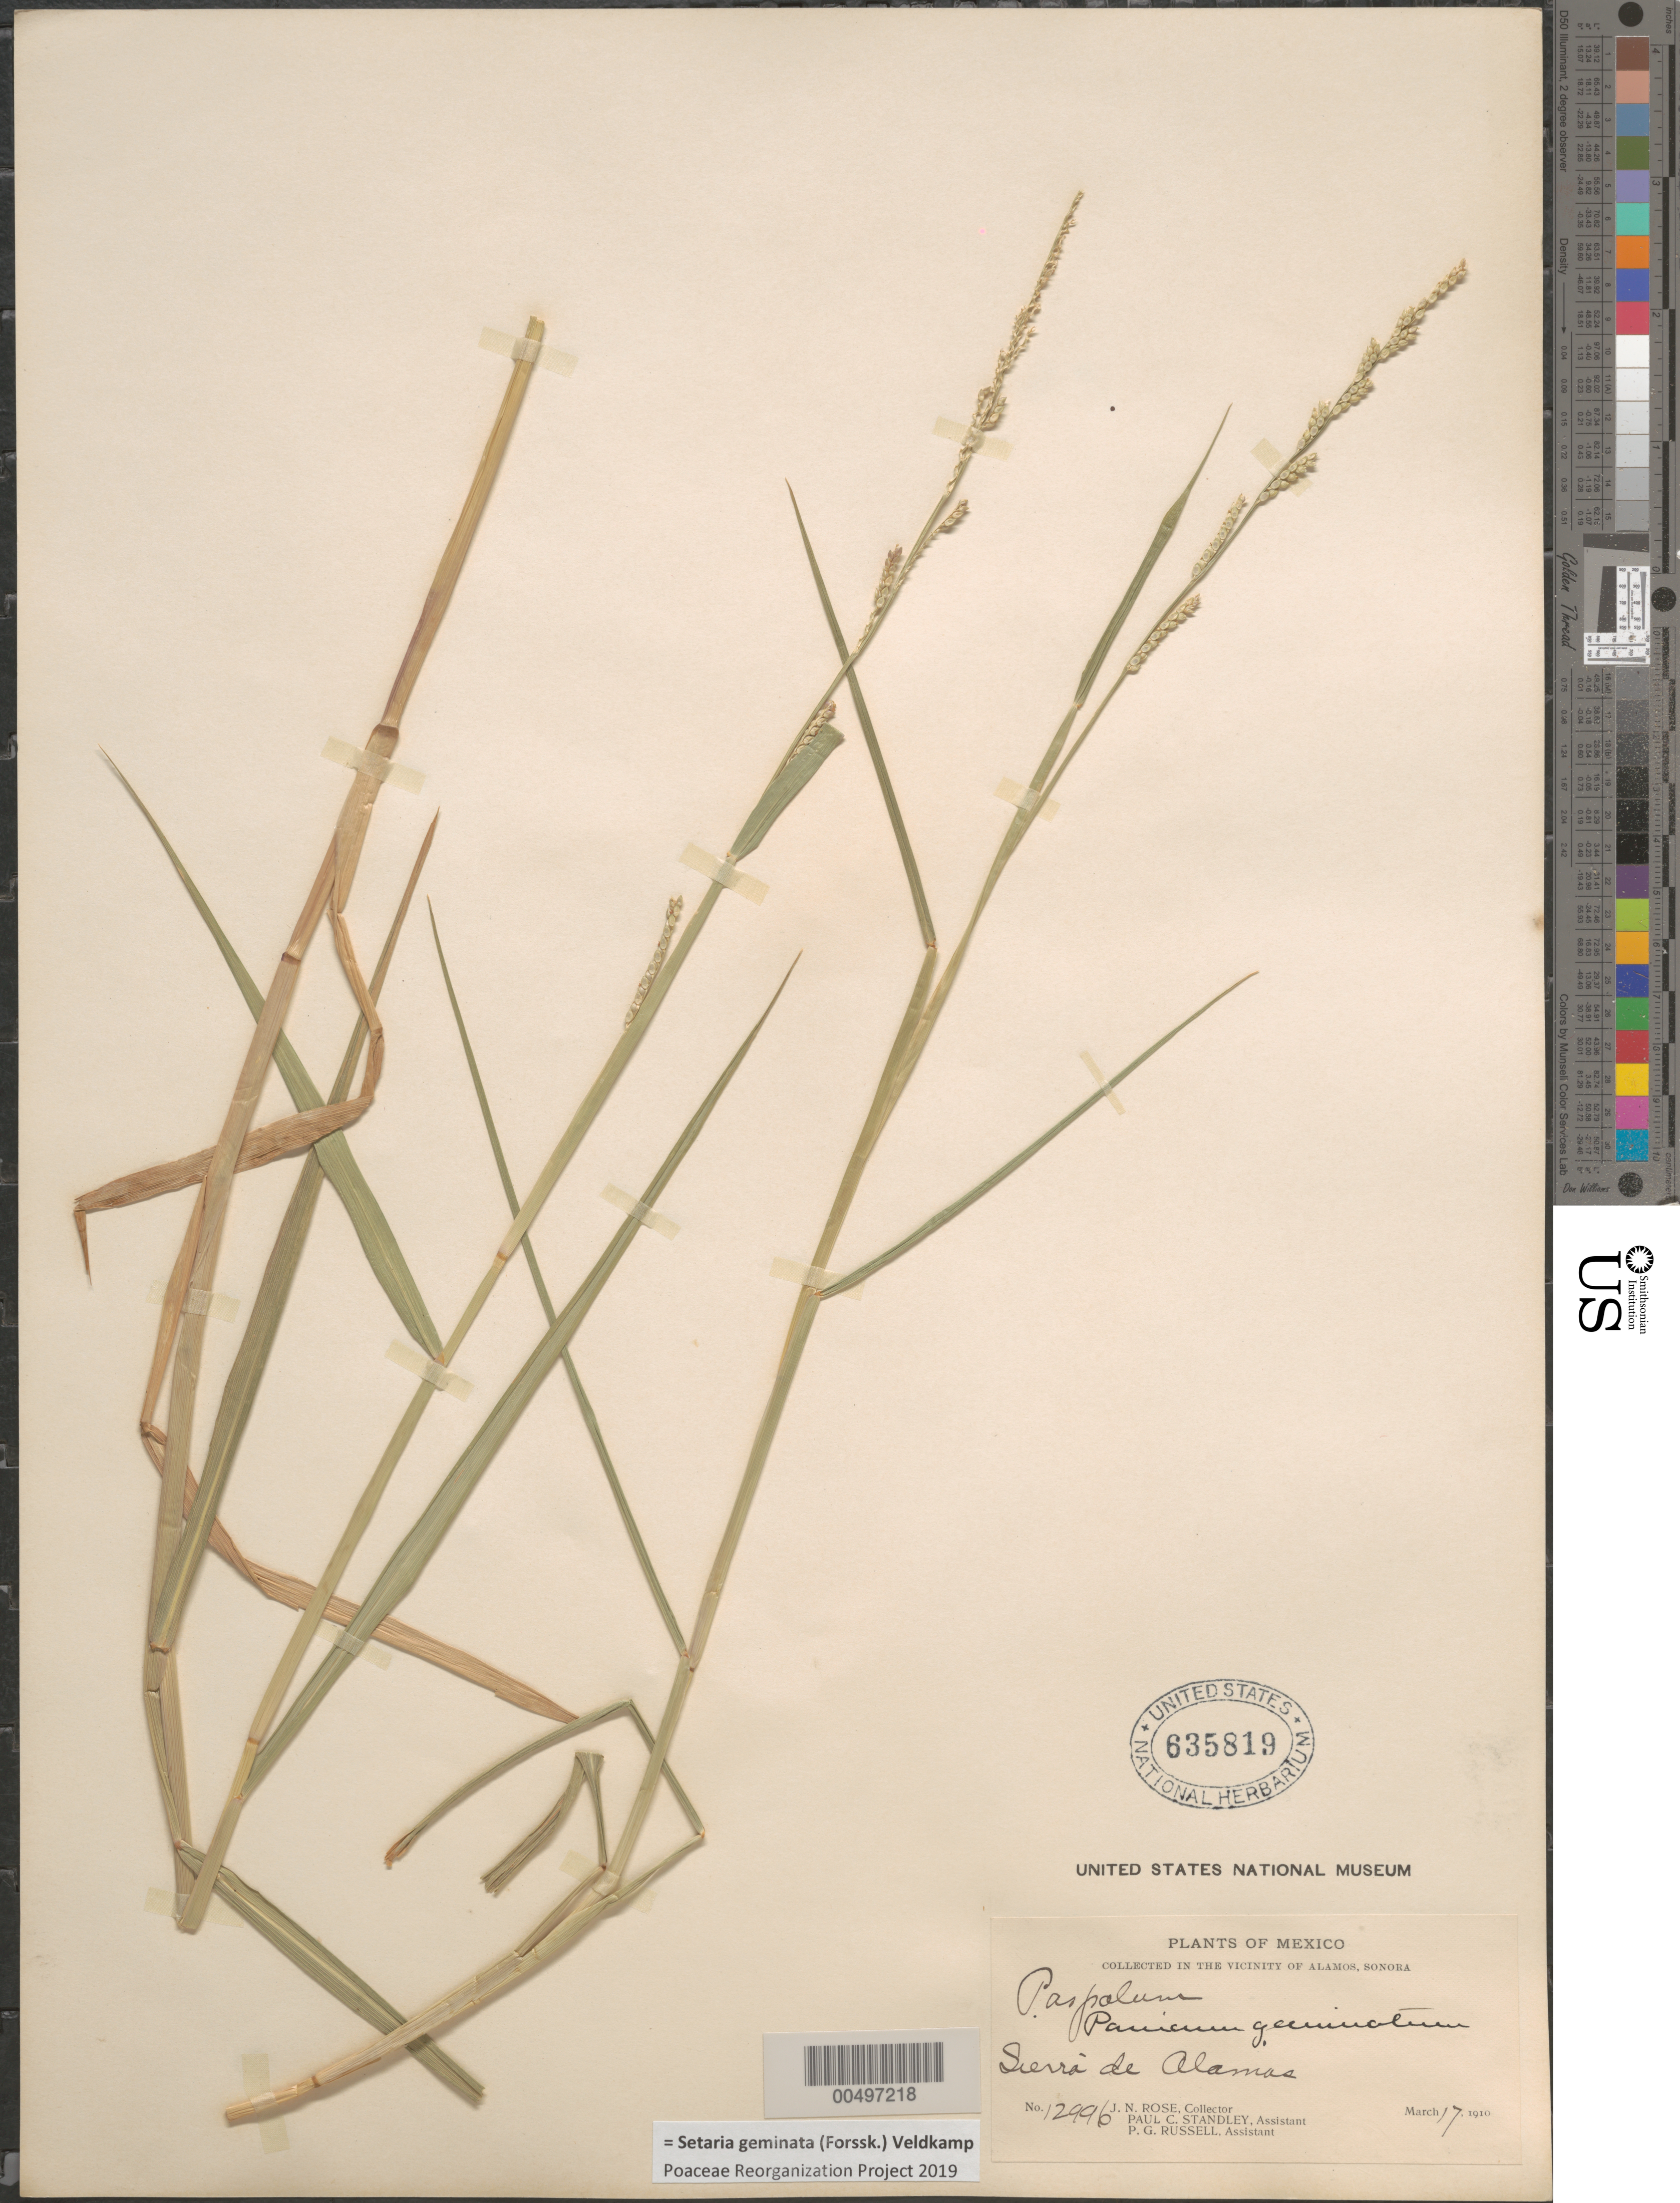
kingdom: Plantae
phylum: Tracheophyta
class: Liliopsida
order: Poales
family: Poaceae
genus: Setaria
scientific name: Setaria geminata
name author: (Forssk.) Veldkamp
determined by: Poaceae Reorganization Project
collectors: J. N. Rose, P. C. Standley & P. G. Russell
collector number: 12996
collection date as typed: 17 Mar 1910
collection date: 1910-03-17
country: Mexico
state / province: Sonora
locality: Sierra de Alamos, vicinity of Alamos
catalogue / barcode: US 635819